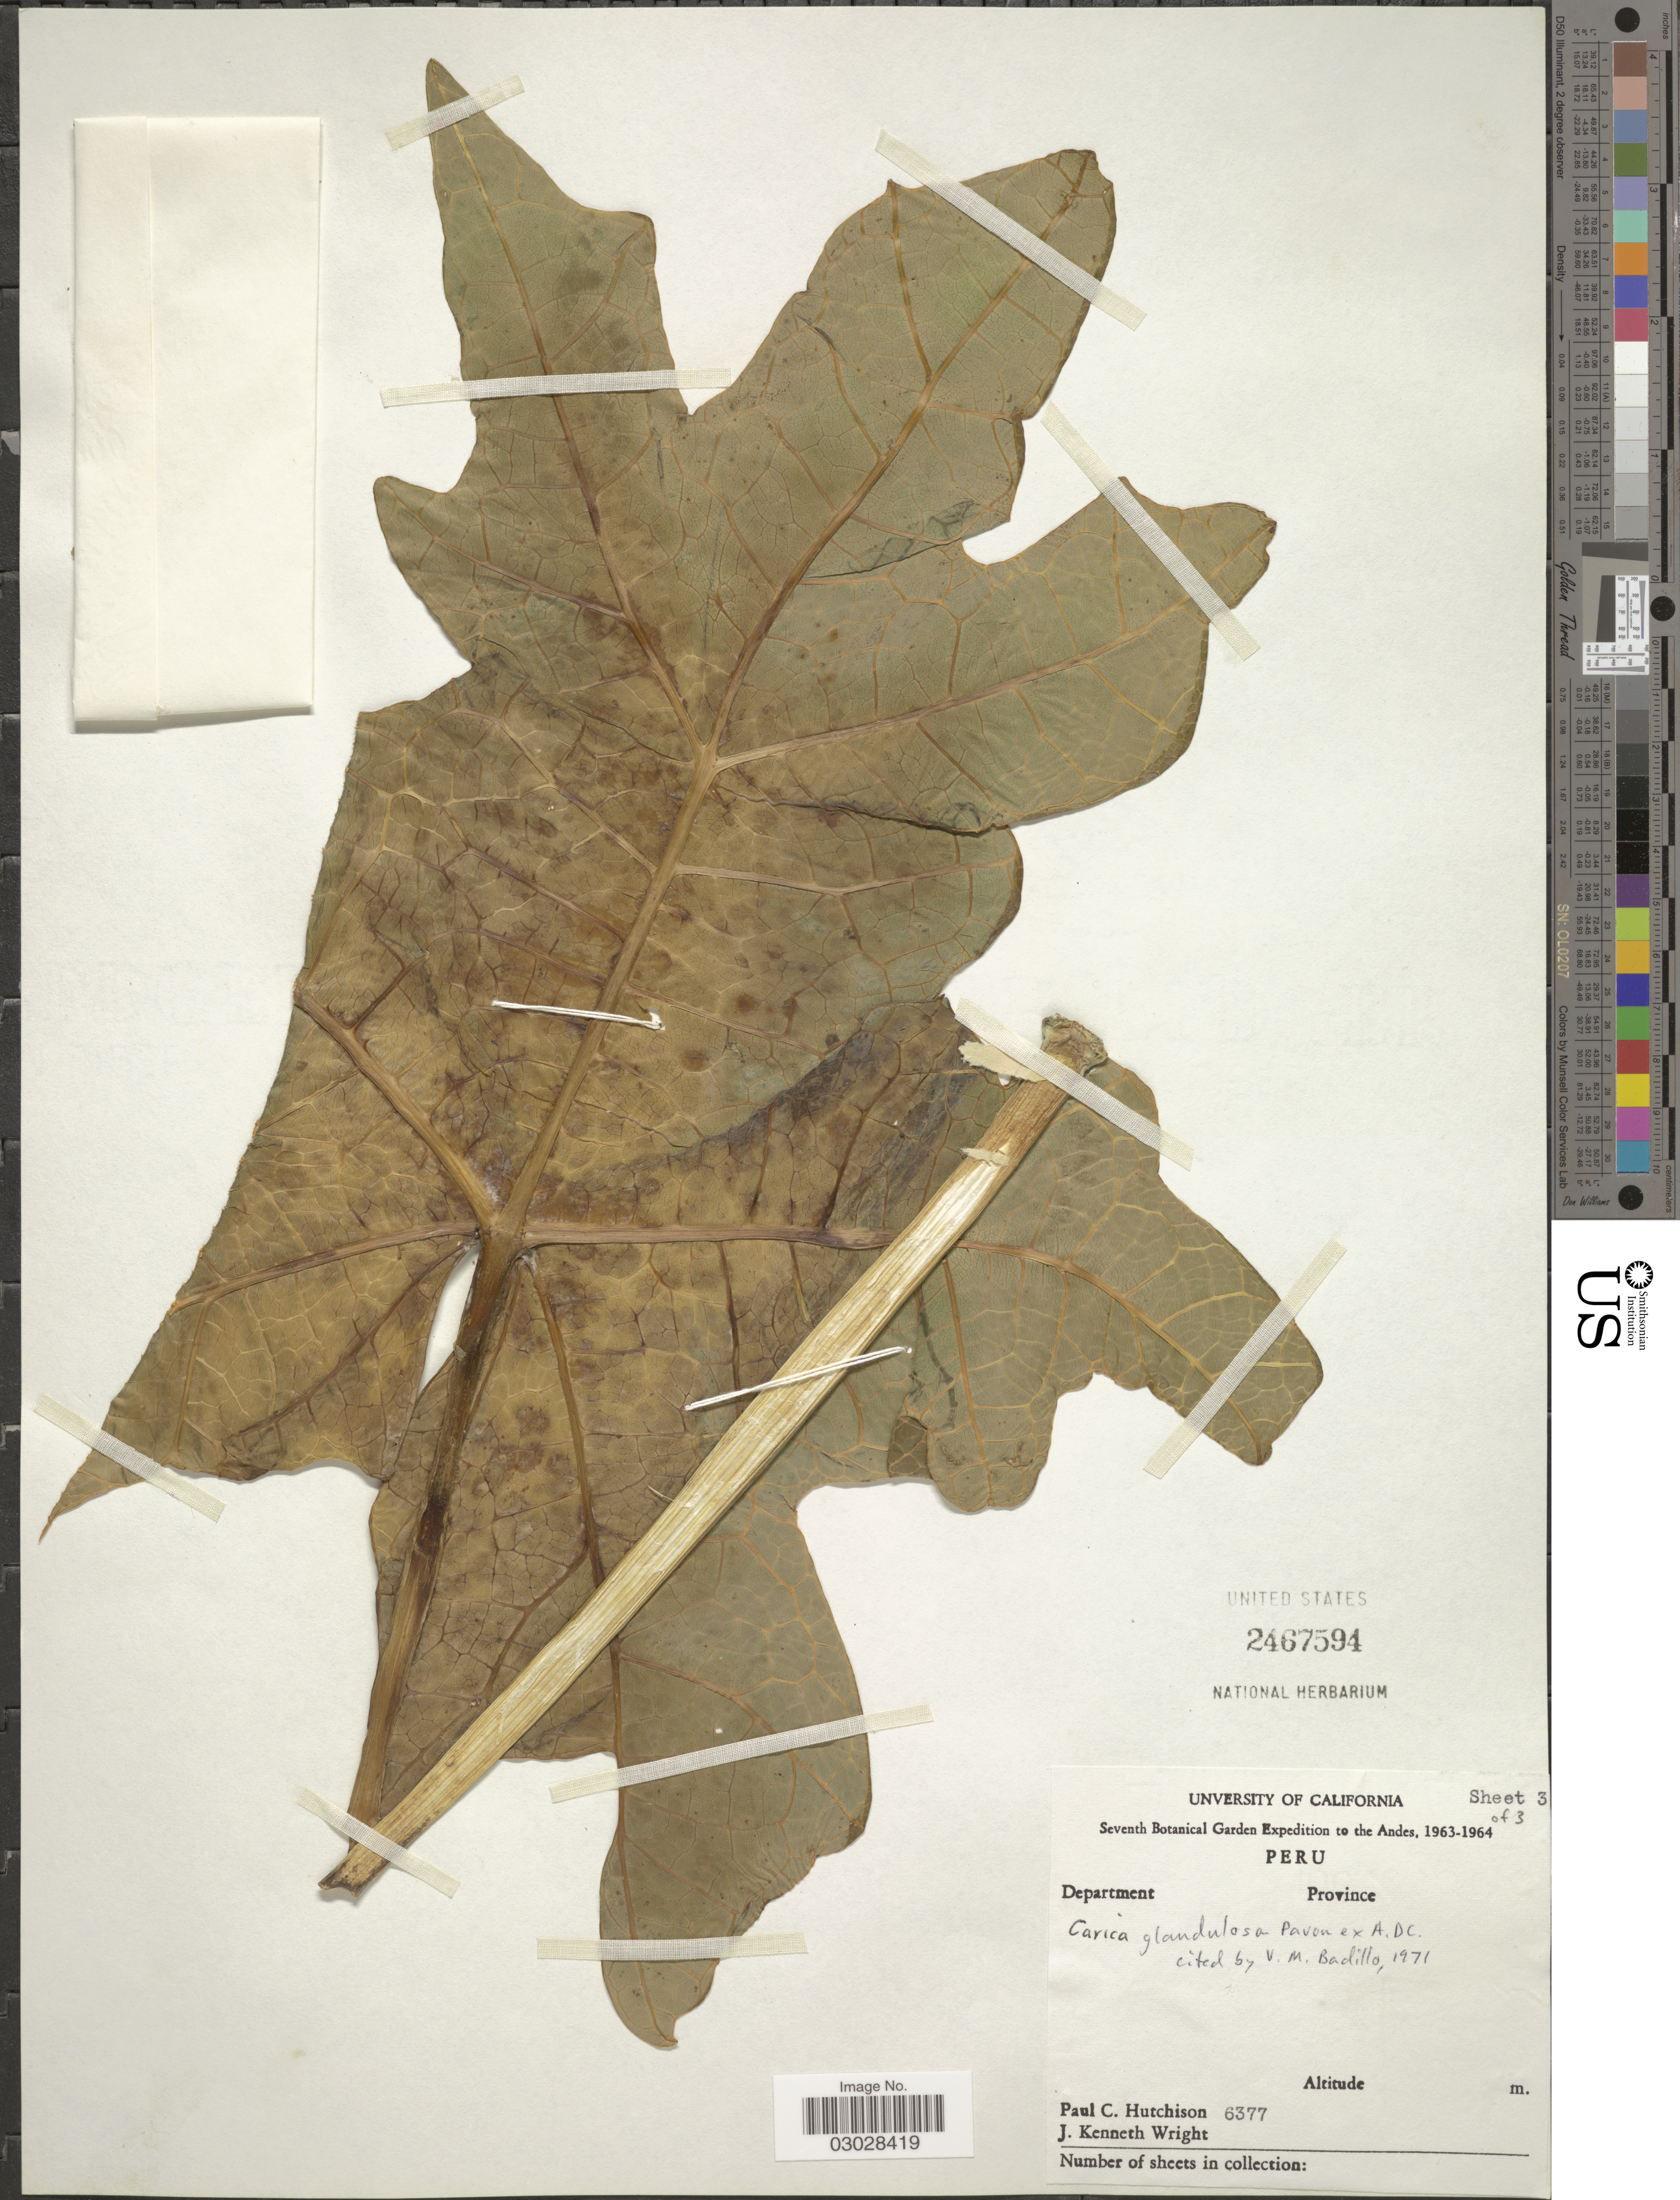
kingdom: Plantae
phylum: Tracheophyta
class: Magnoliopsida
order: Brassicales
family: Caricaceae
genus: Vasconcellea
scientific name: Vasconcellea glandulosa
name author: A. DC.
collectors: P. C. Hutchison & J. K. Wright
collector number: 6377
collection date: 1963/1964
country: Peru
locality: The Andes.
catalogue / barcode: US 2467594